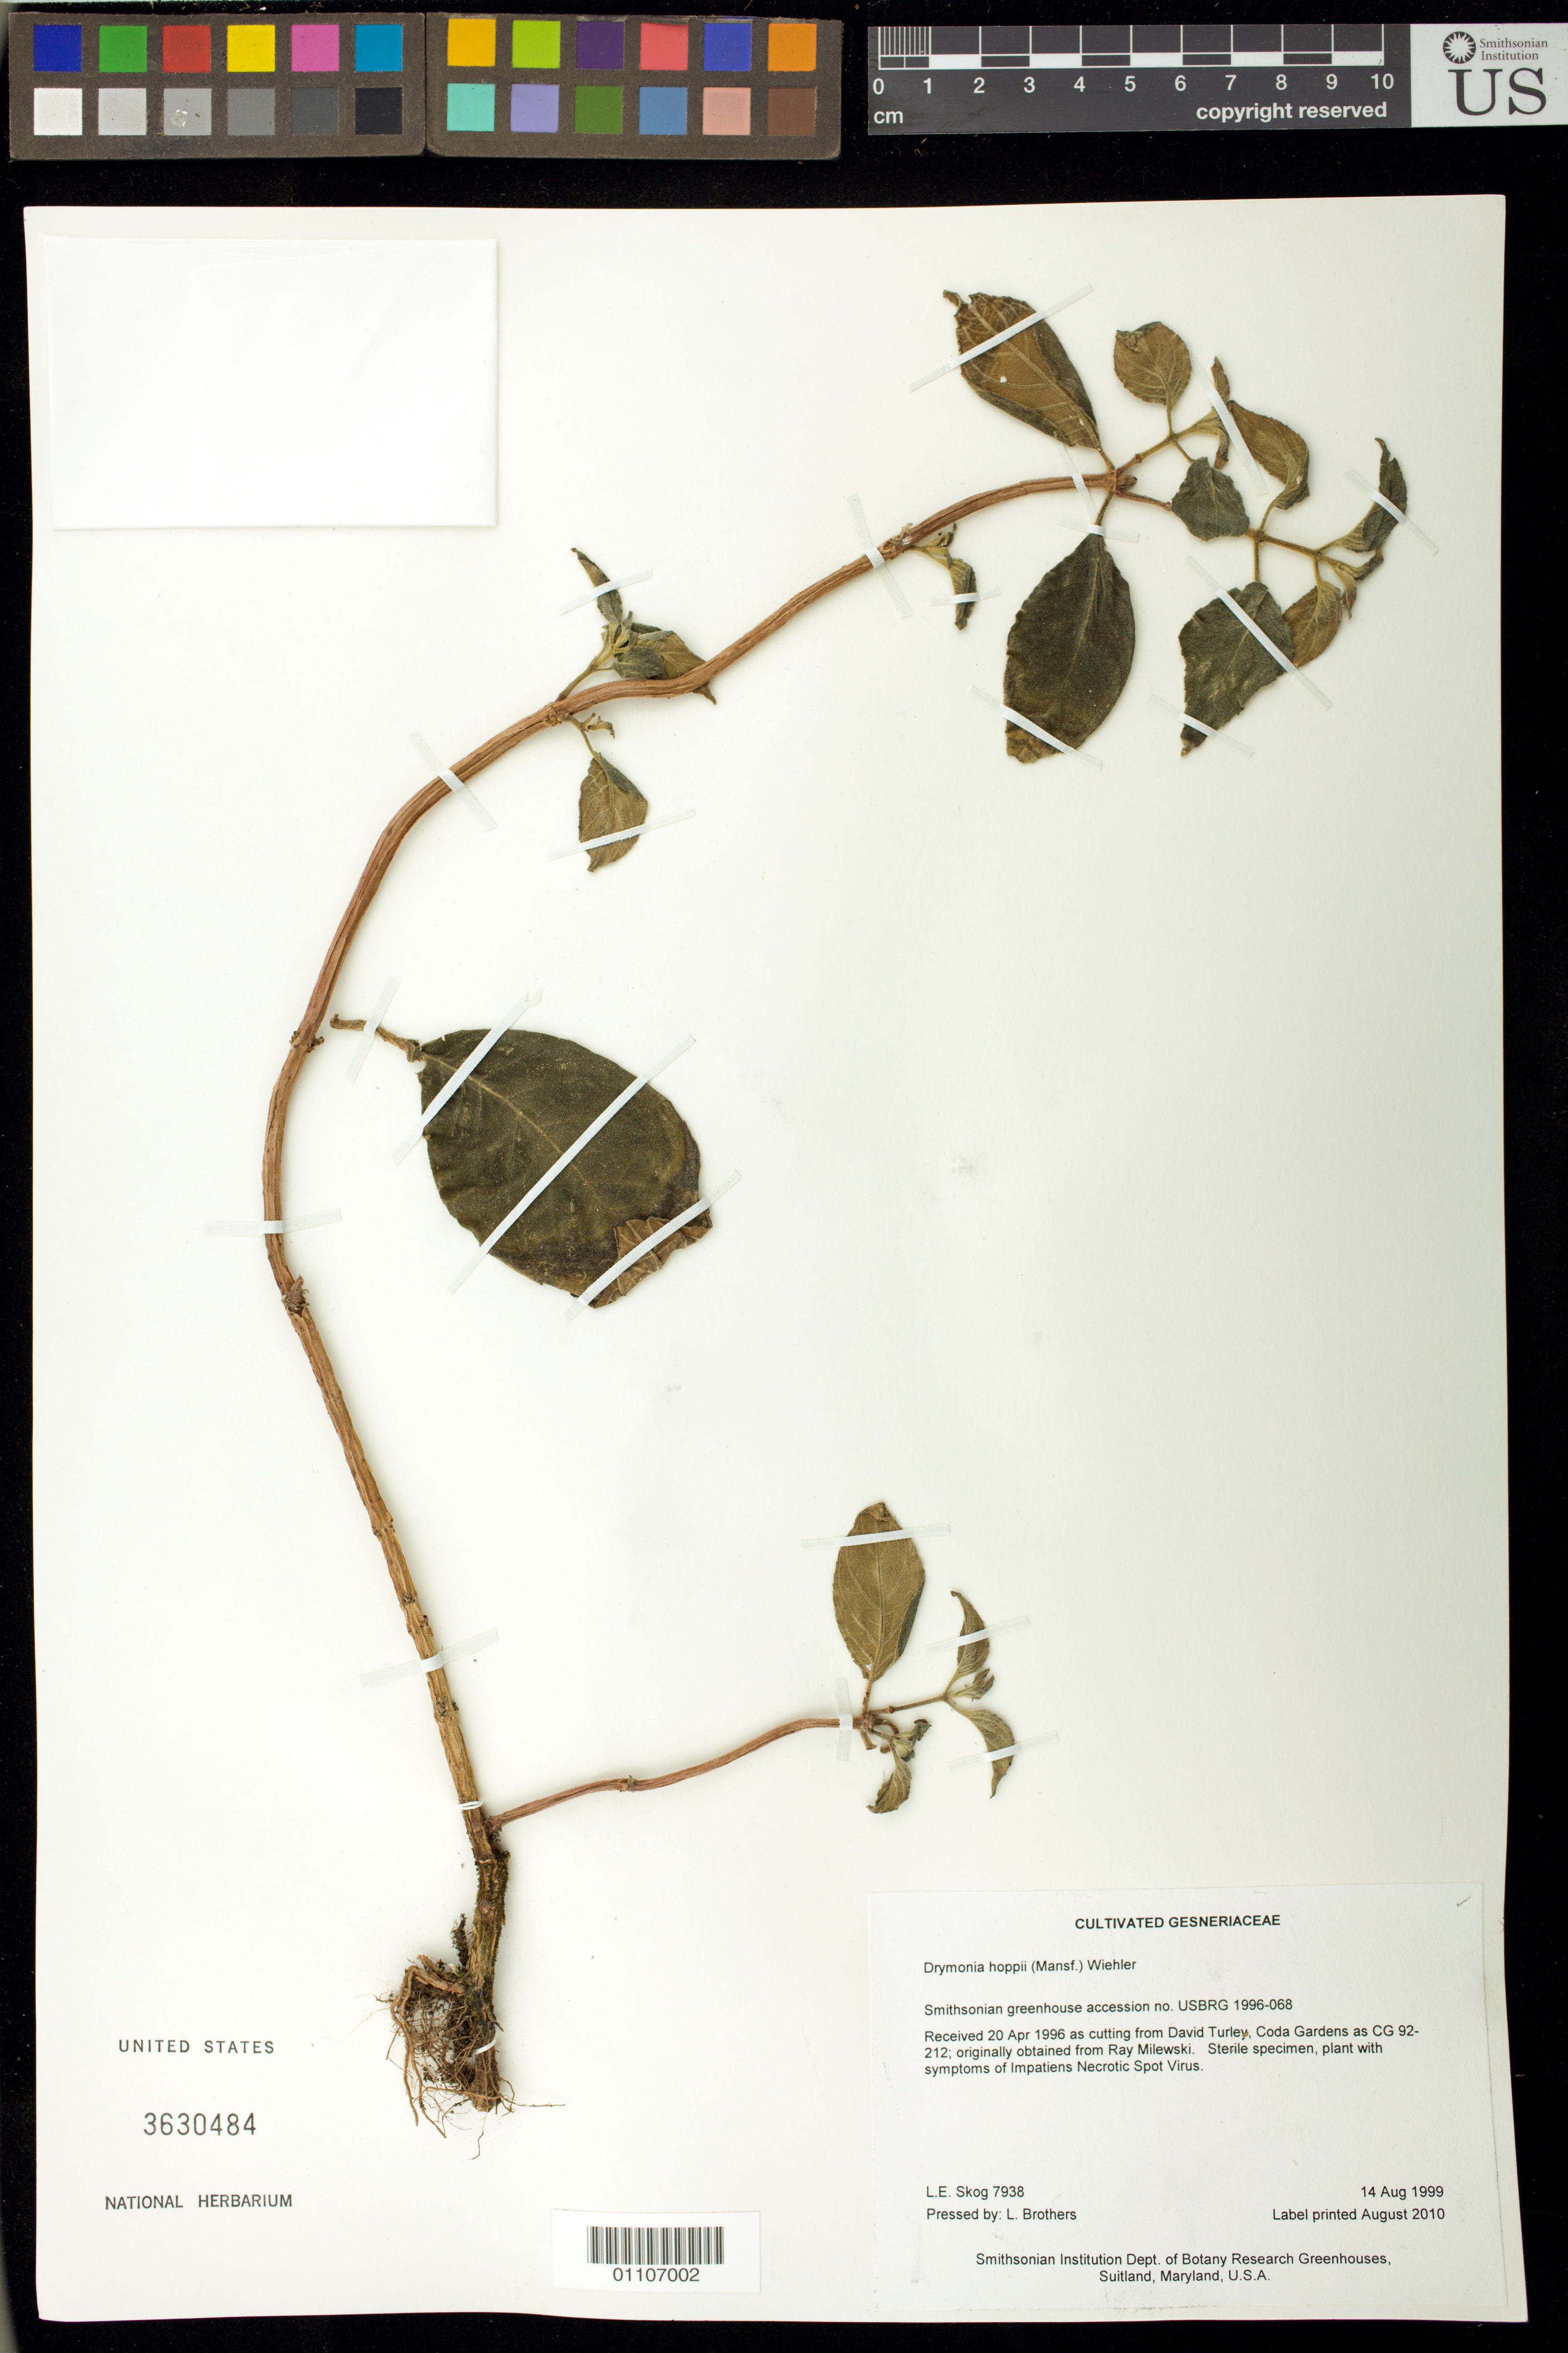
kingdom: Plantae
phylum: Tracheophyta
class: Magnoliopsida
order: Lamiales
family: Gesneriaceae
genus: Drymonia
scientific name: Drymonia hoppii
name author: (Mansf.) Wiehler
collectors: L. E. Skog & L. Brothers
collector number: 7938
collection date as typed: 14 Aug 1999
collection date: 1999-08-14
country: United States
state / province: Maryland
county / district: Prince George's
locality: Smithsonian Institution Dept. of Botany Research Greenhouses, Suitland, Maryland, U.S.A.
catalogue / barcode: US 3630484